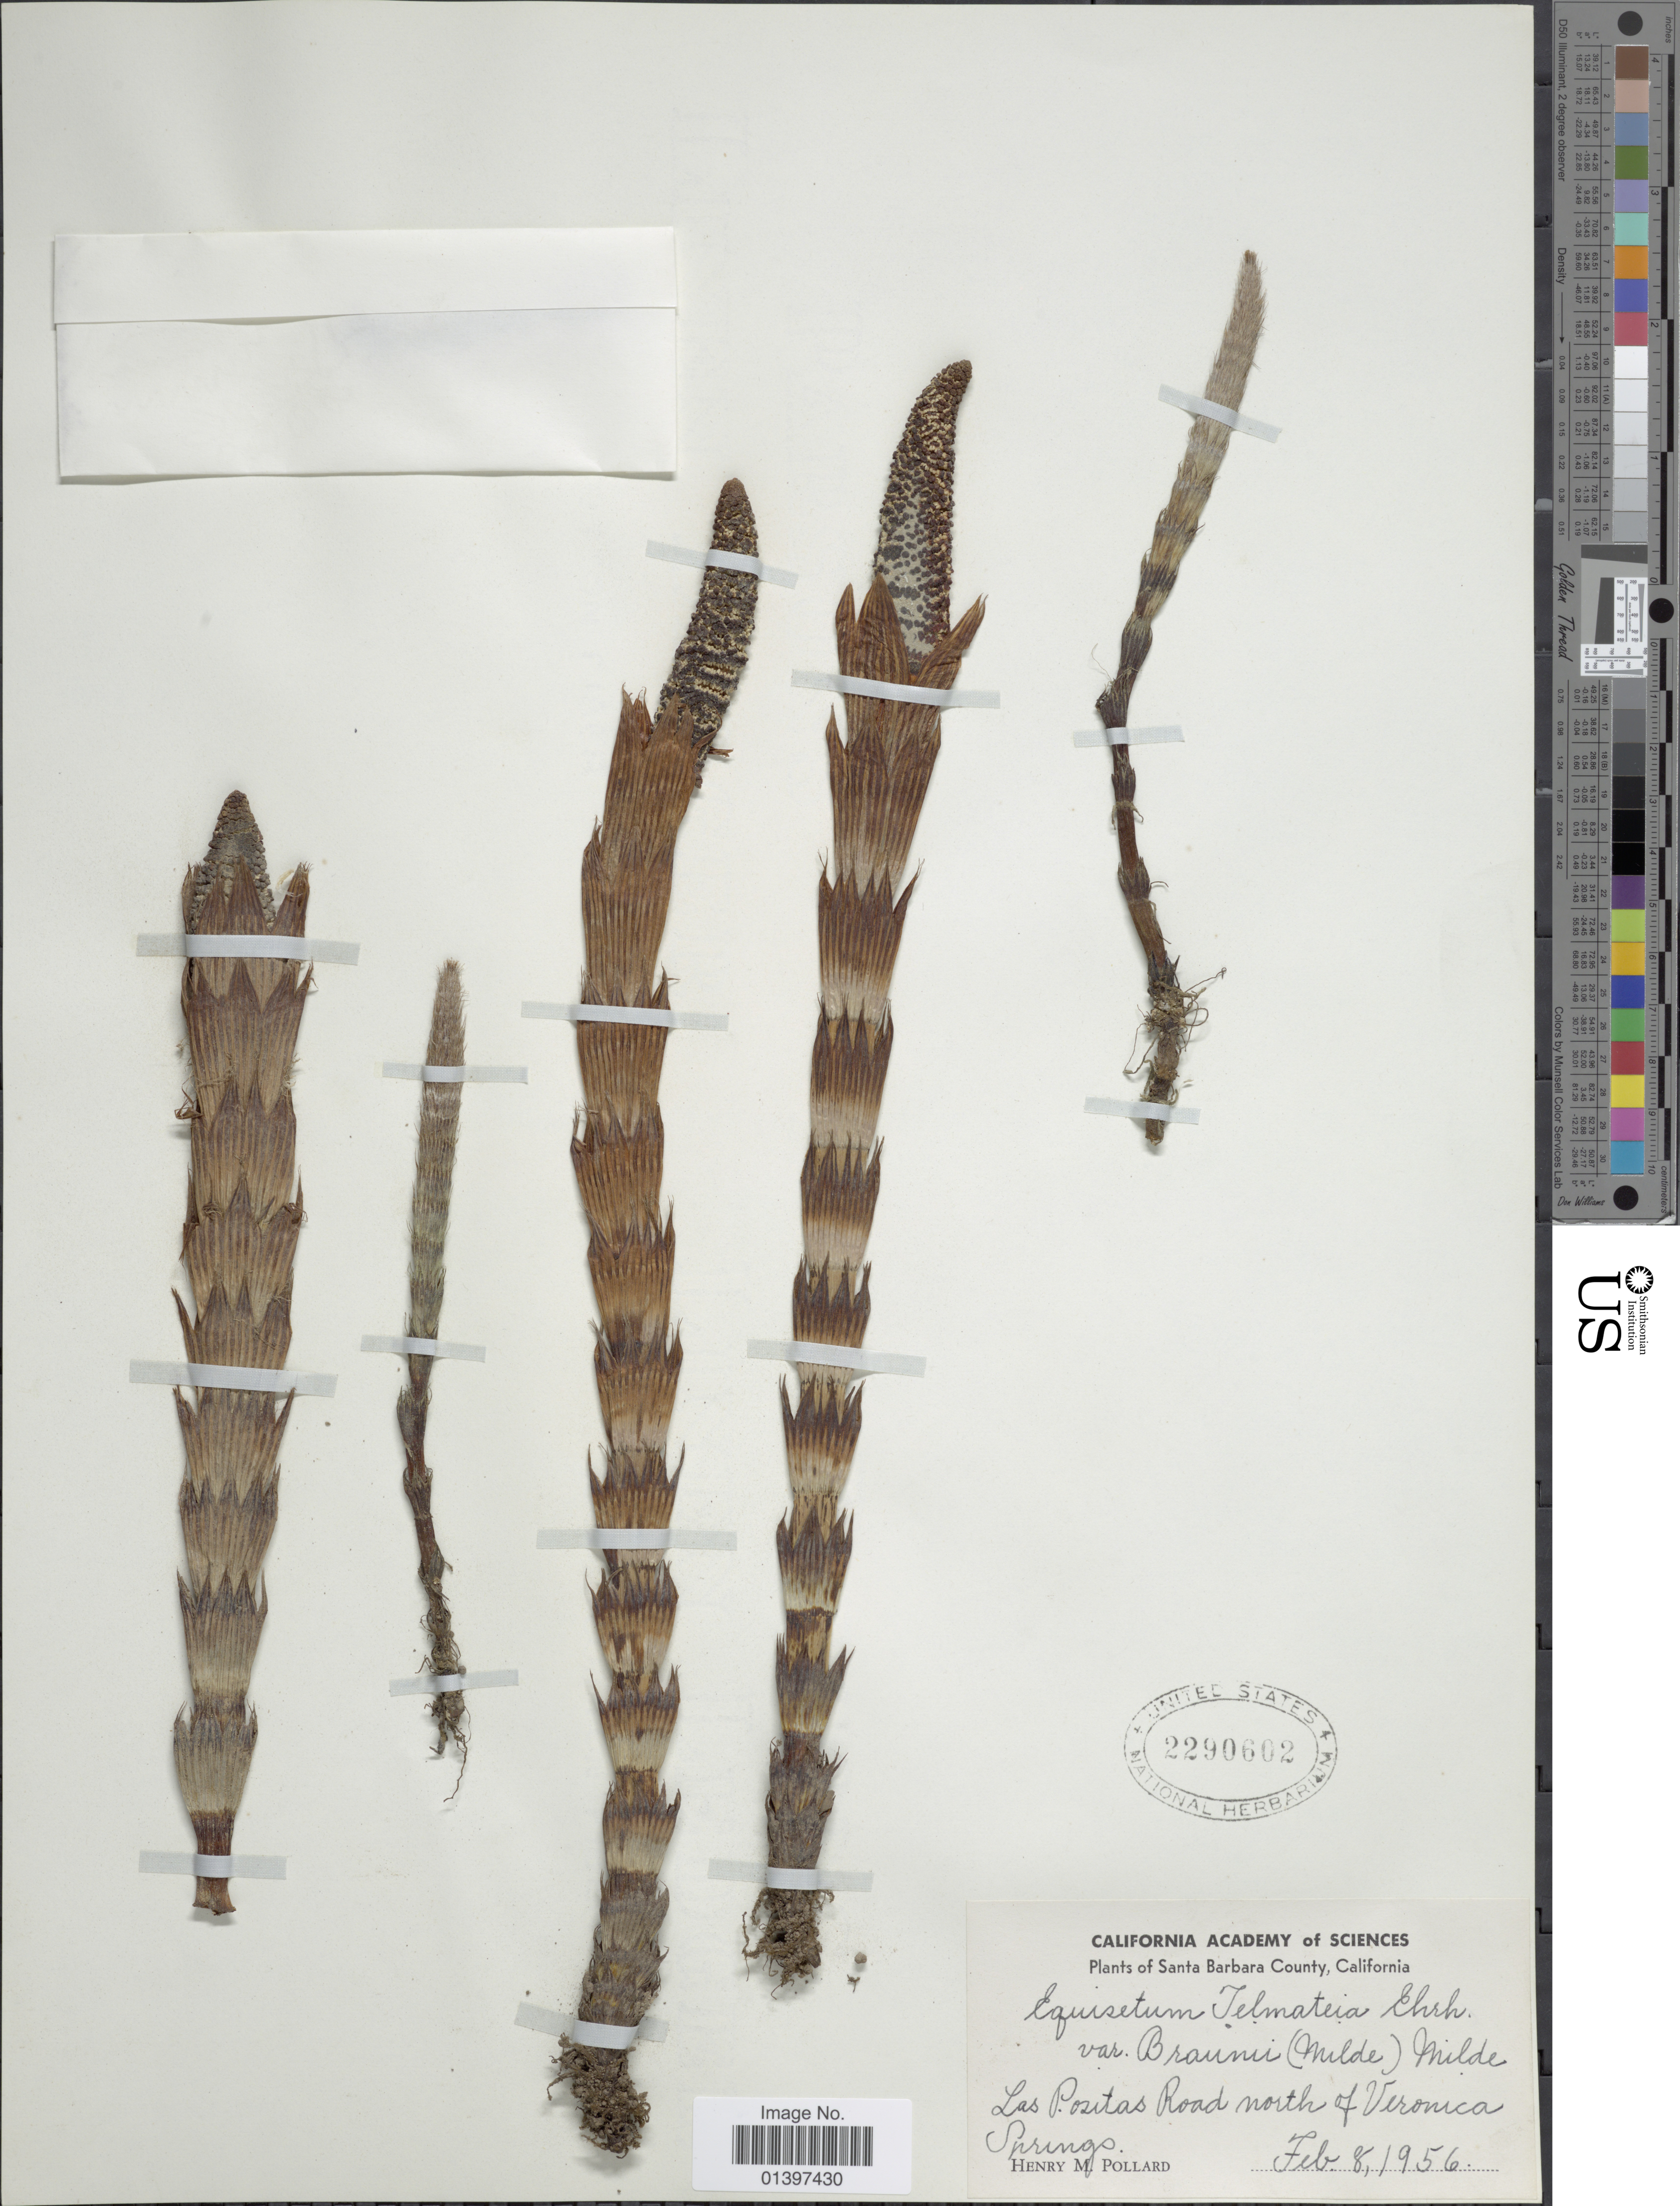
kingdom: Plantae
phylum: Tracheophyta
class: Polypodiopsida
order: Equisetales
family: Equisetaceae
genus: Equisetum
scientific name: Equisetum telmateia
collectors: H. M. Pollard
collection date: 1956-02-08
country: United States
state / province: California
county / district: Santa Barbara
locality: Santa Barbara County, Las Positas Road north of Veronica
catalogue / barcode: US 2290602